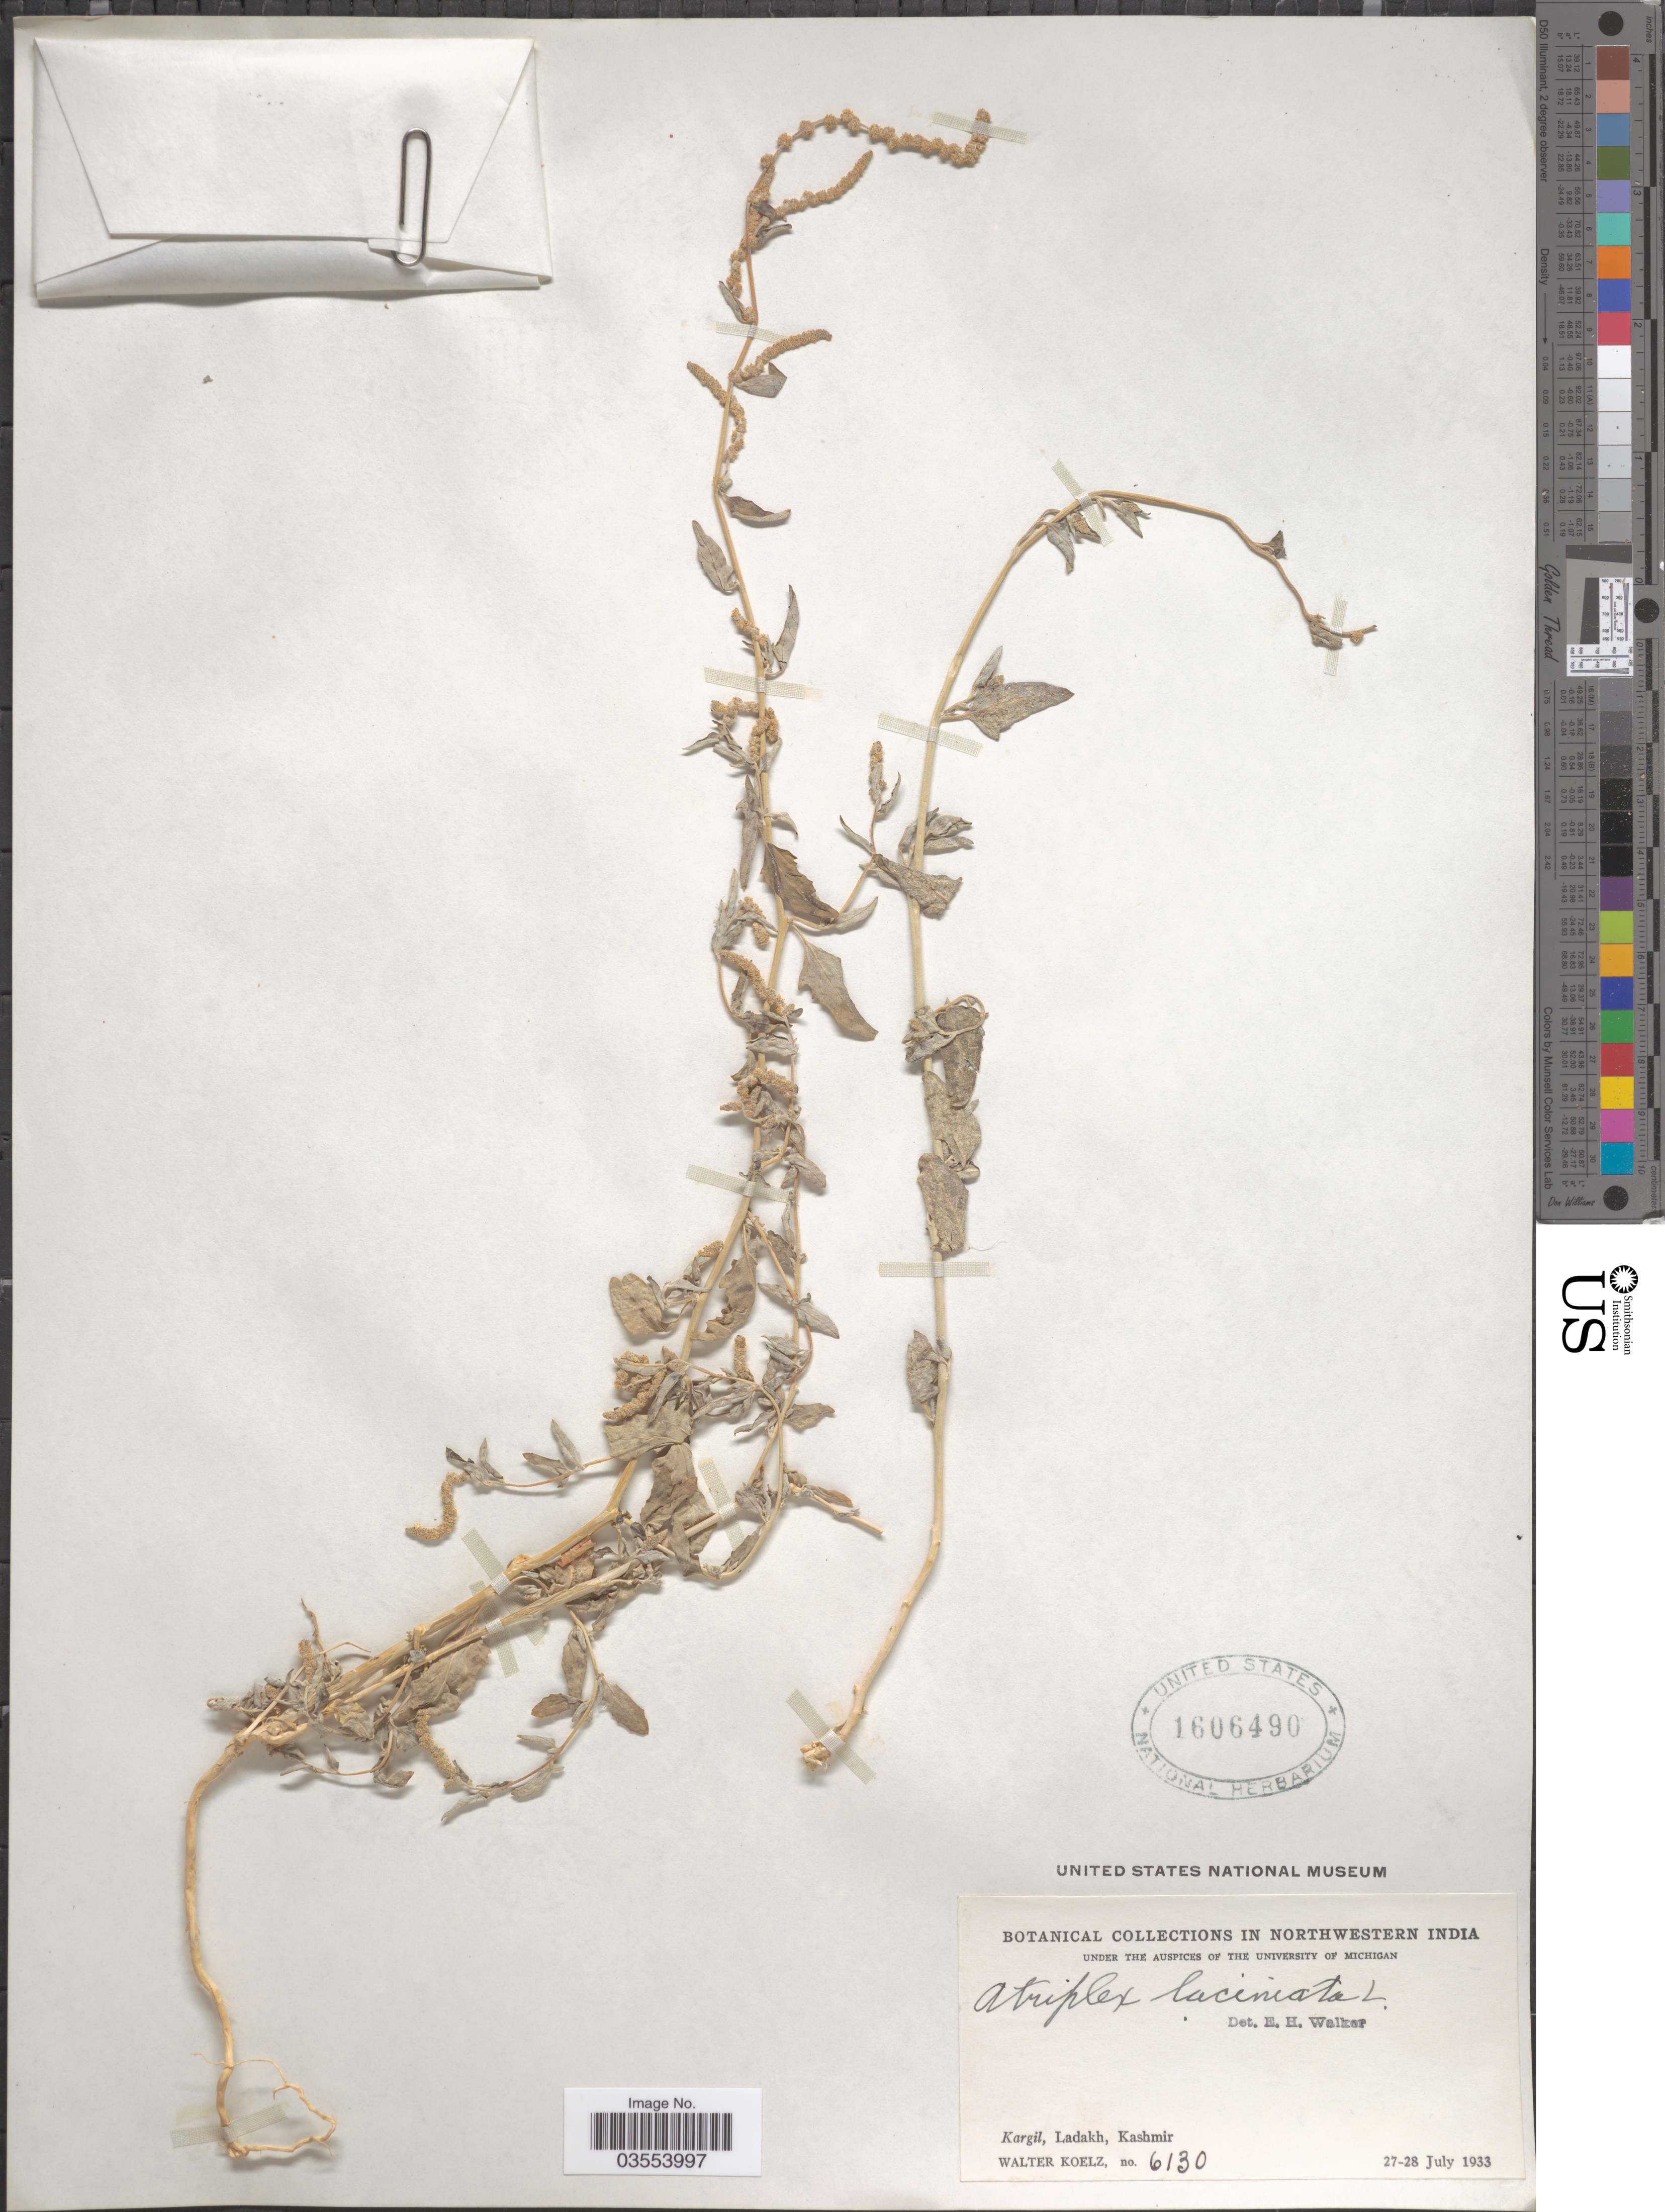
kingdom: Plantae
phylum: Tracheophyta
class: Magnoliopsida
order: Caryophyllales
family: Amaranthaceae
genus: Atriplex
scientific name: Atriplex laciniata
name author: L.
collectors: W. N. Koelz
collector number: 6130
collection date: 1933-07-27/1933-07-28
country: India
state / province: Jammu and Kashmir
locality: Northwestern India. Kargil, Ladakh, Kashmir.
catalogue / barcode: US 1606490